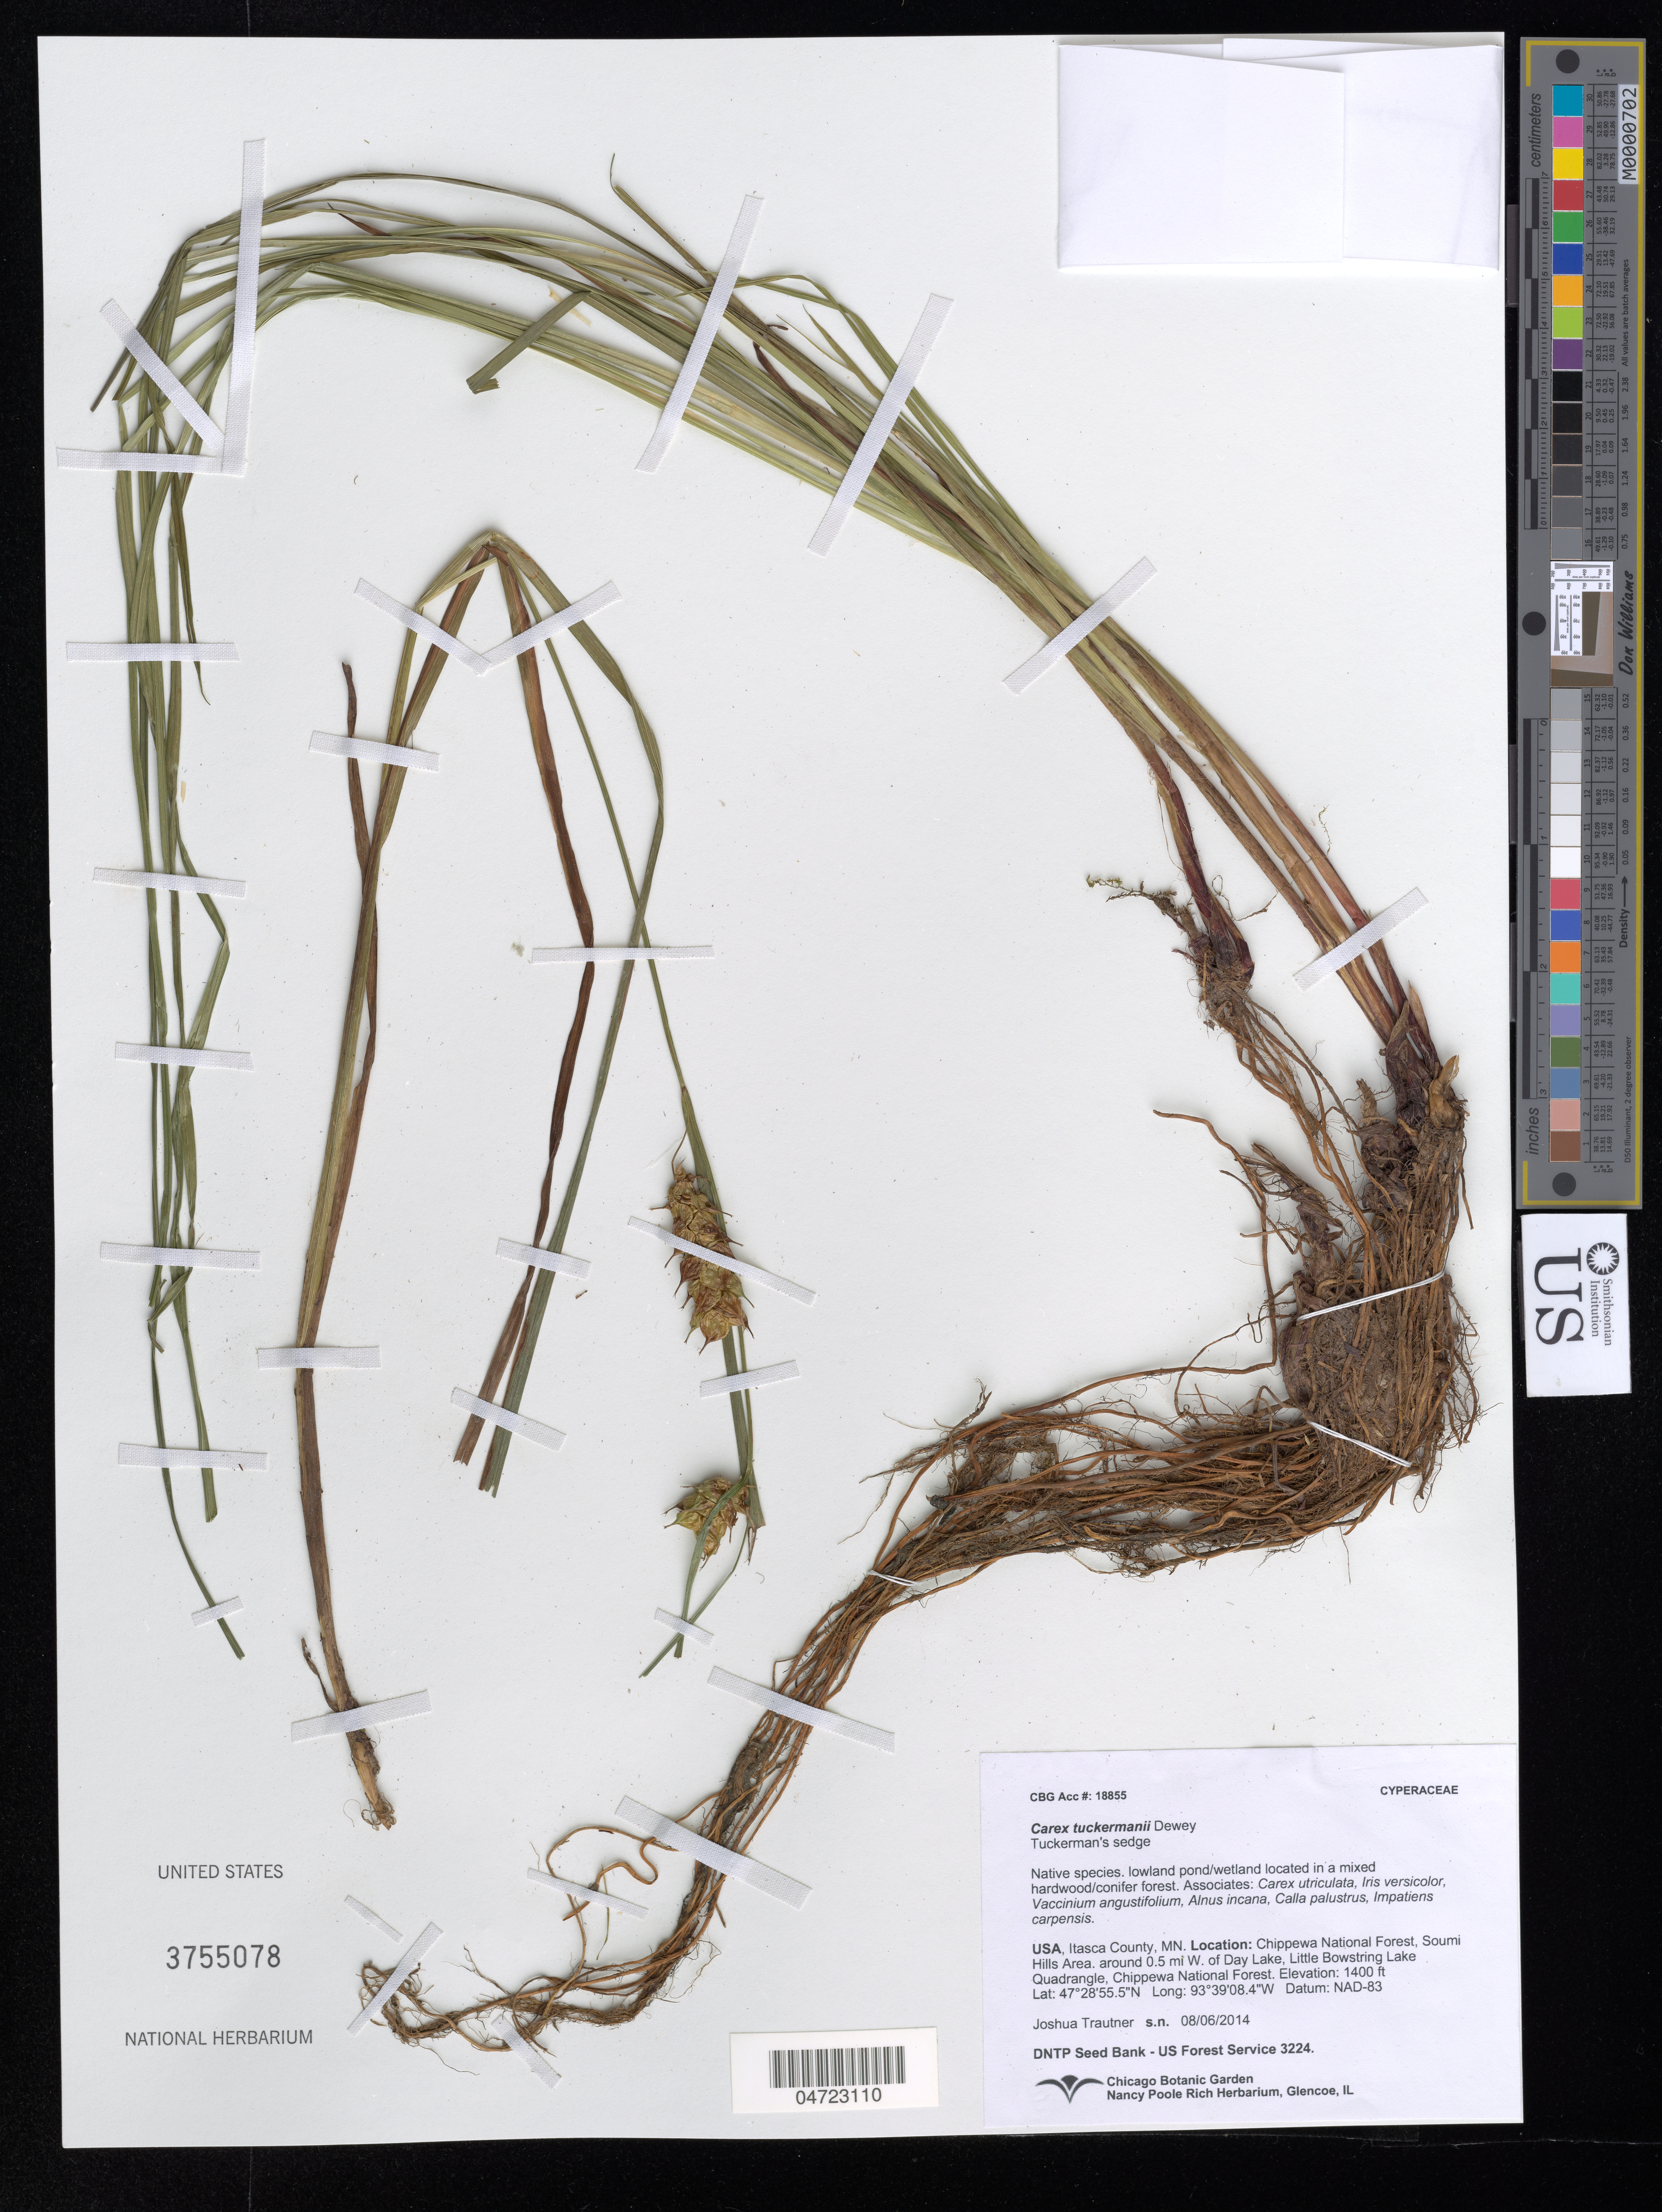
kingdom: Plantae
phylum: Tracheophyta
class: Liliopsida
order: Poales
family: Cyperaceae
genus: Carex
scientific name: Carex tuckermanii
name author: Boott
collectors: J. Trautner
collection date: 2014-08-06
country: United States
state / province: Minnesota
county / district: Itasca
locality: Itasca County. Chippewa National Forest, Soumi Hills Area. around 0.5 mi W. of Day Lake, Little Bowstring Lake Quadrangle, Chippewa National Forest.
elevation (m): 427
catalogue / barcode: US 3755078